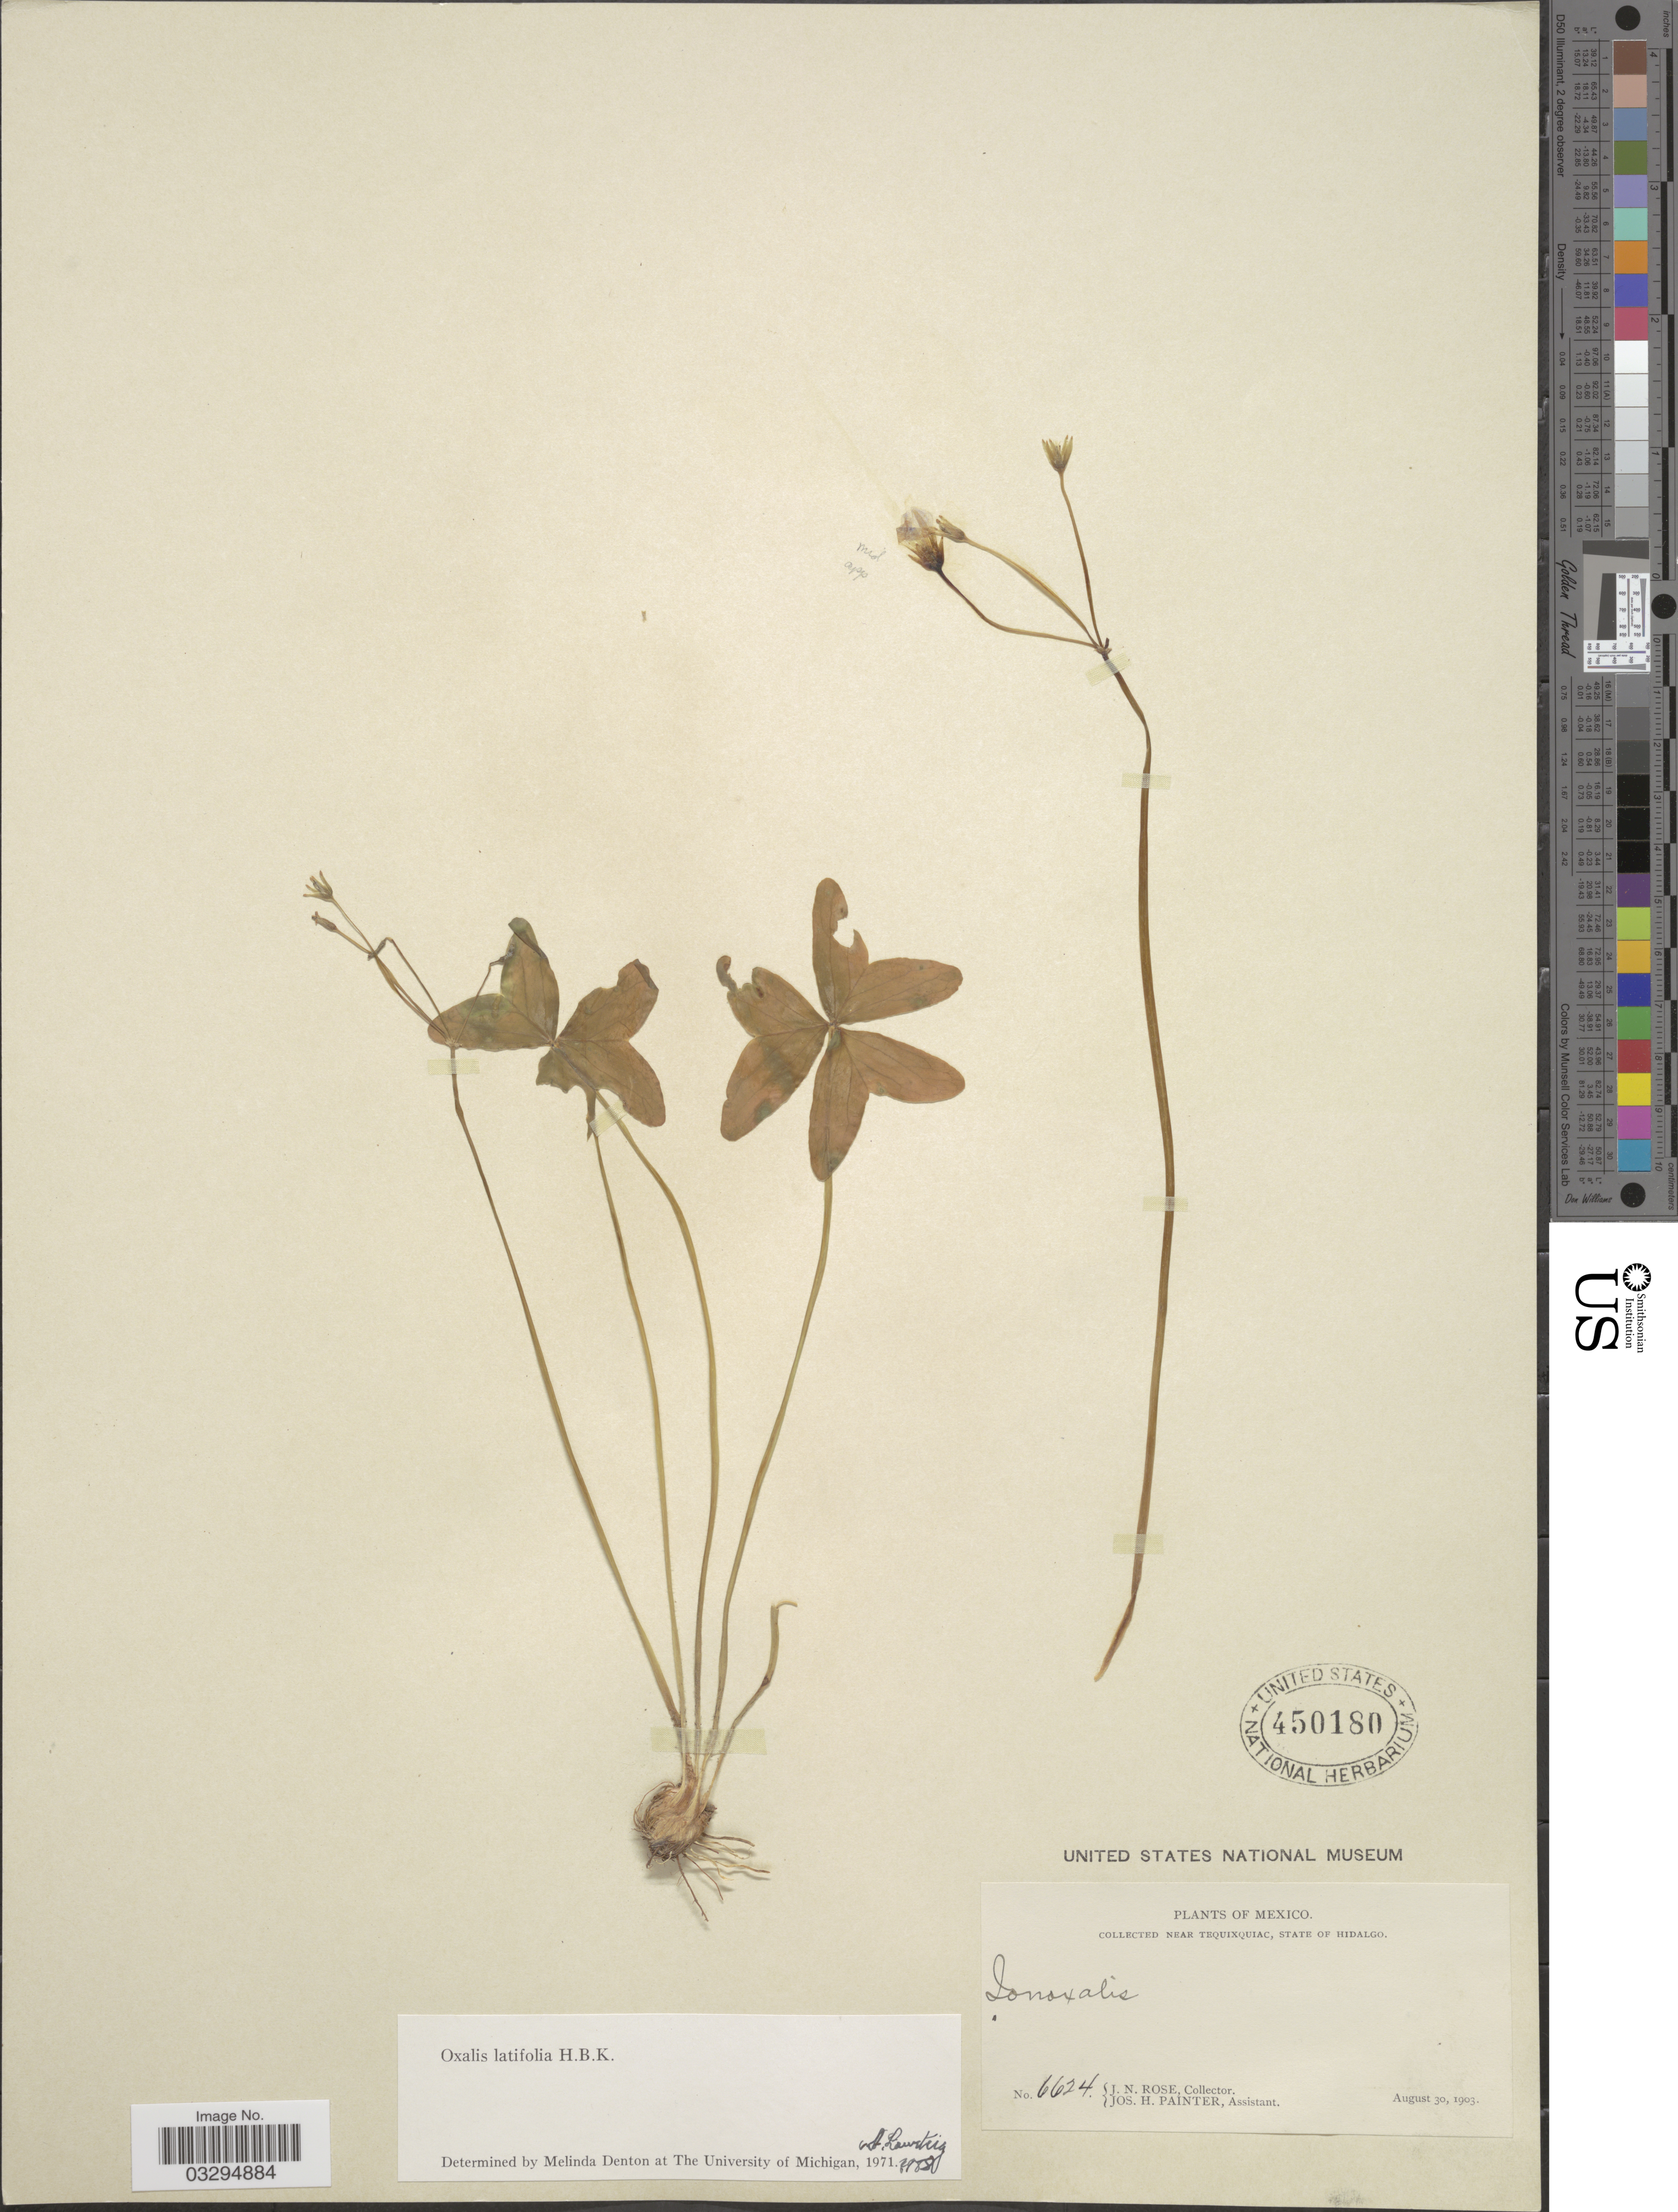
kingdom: Plantae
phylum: Tracheophyta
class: Magnoliopsida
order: Oxalidales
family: Oxalidaceae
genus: Oxalis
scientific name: Oxalis latifolia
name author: Kunth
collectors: J. N. Rose & J. H. Painter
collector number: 6624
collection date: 1903-08-30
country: Mexico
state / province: Hidalgo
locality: Near Tequixquiac.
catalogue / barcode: US 450180